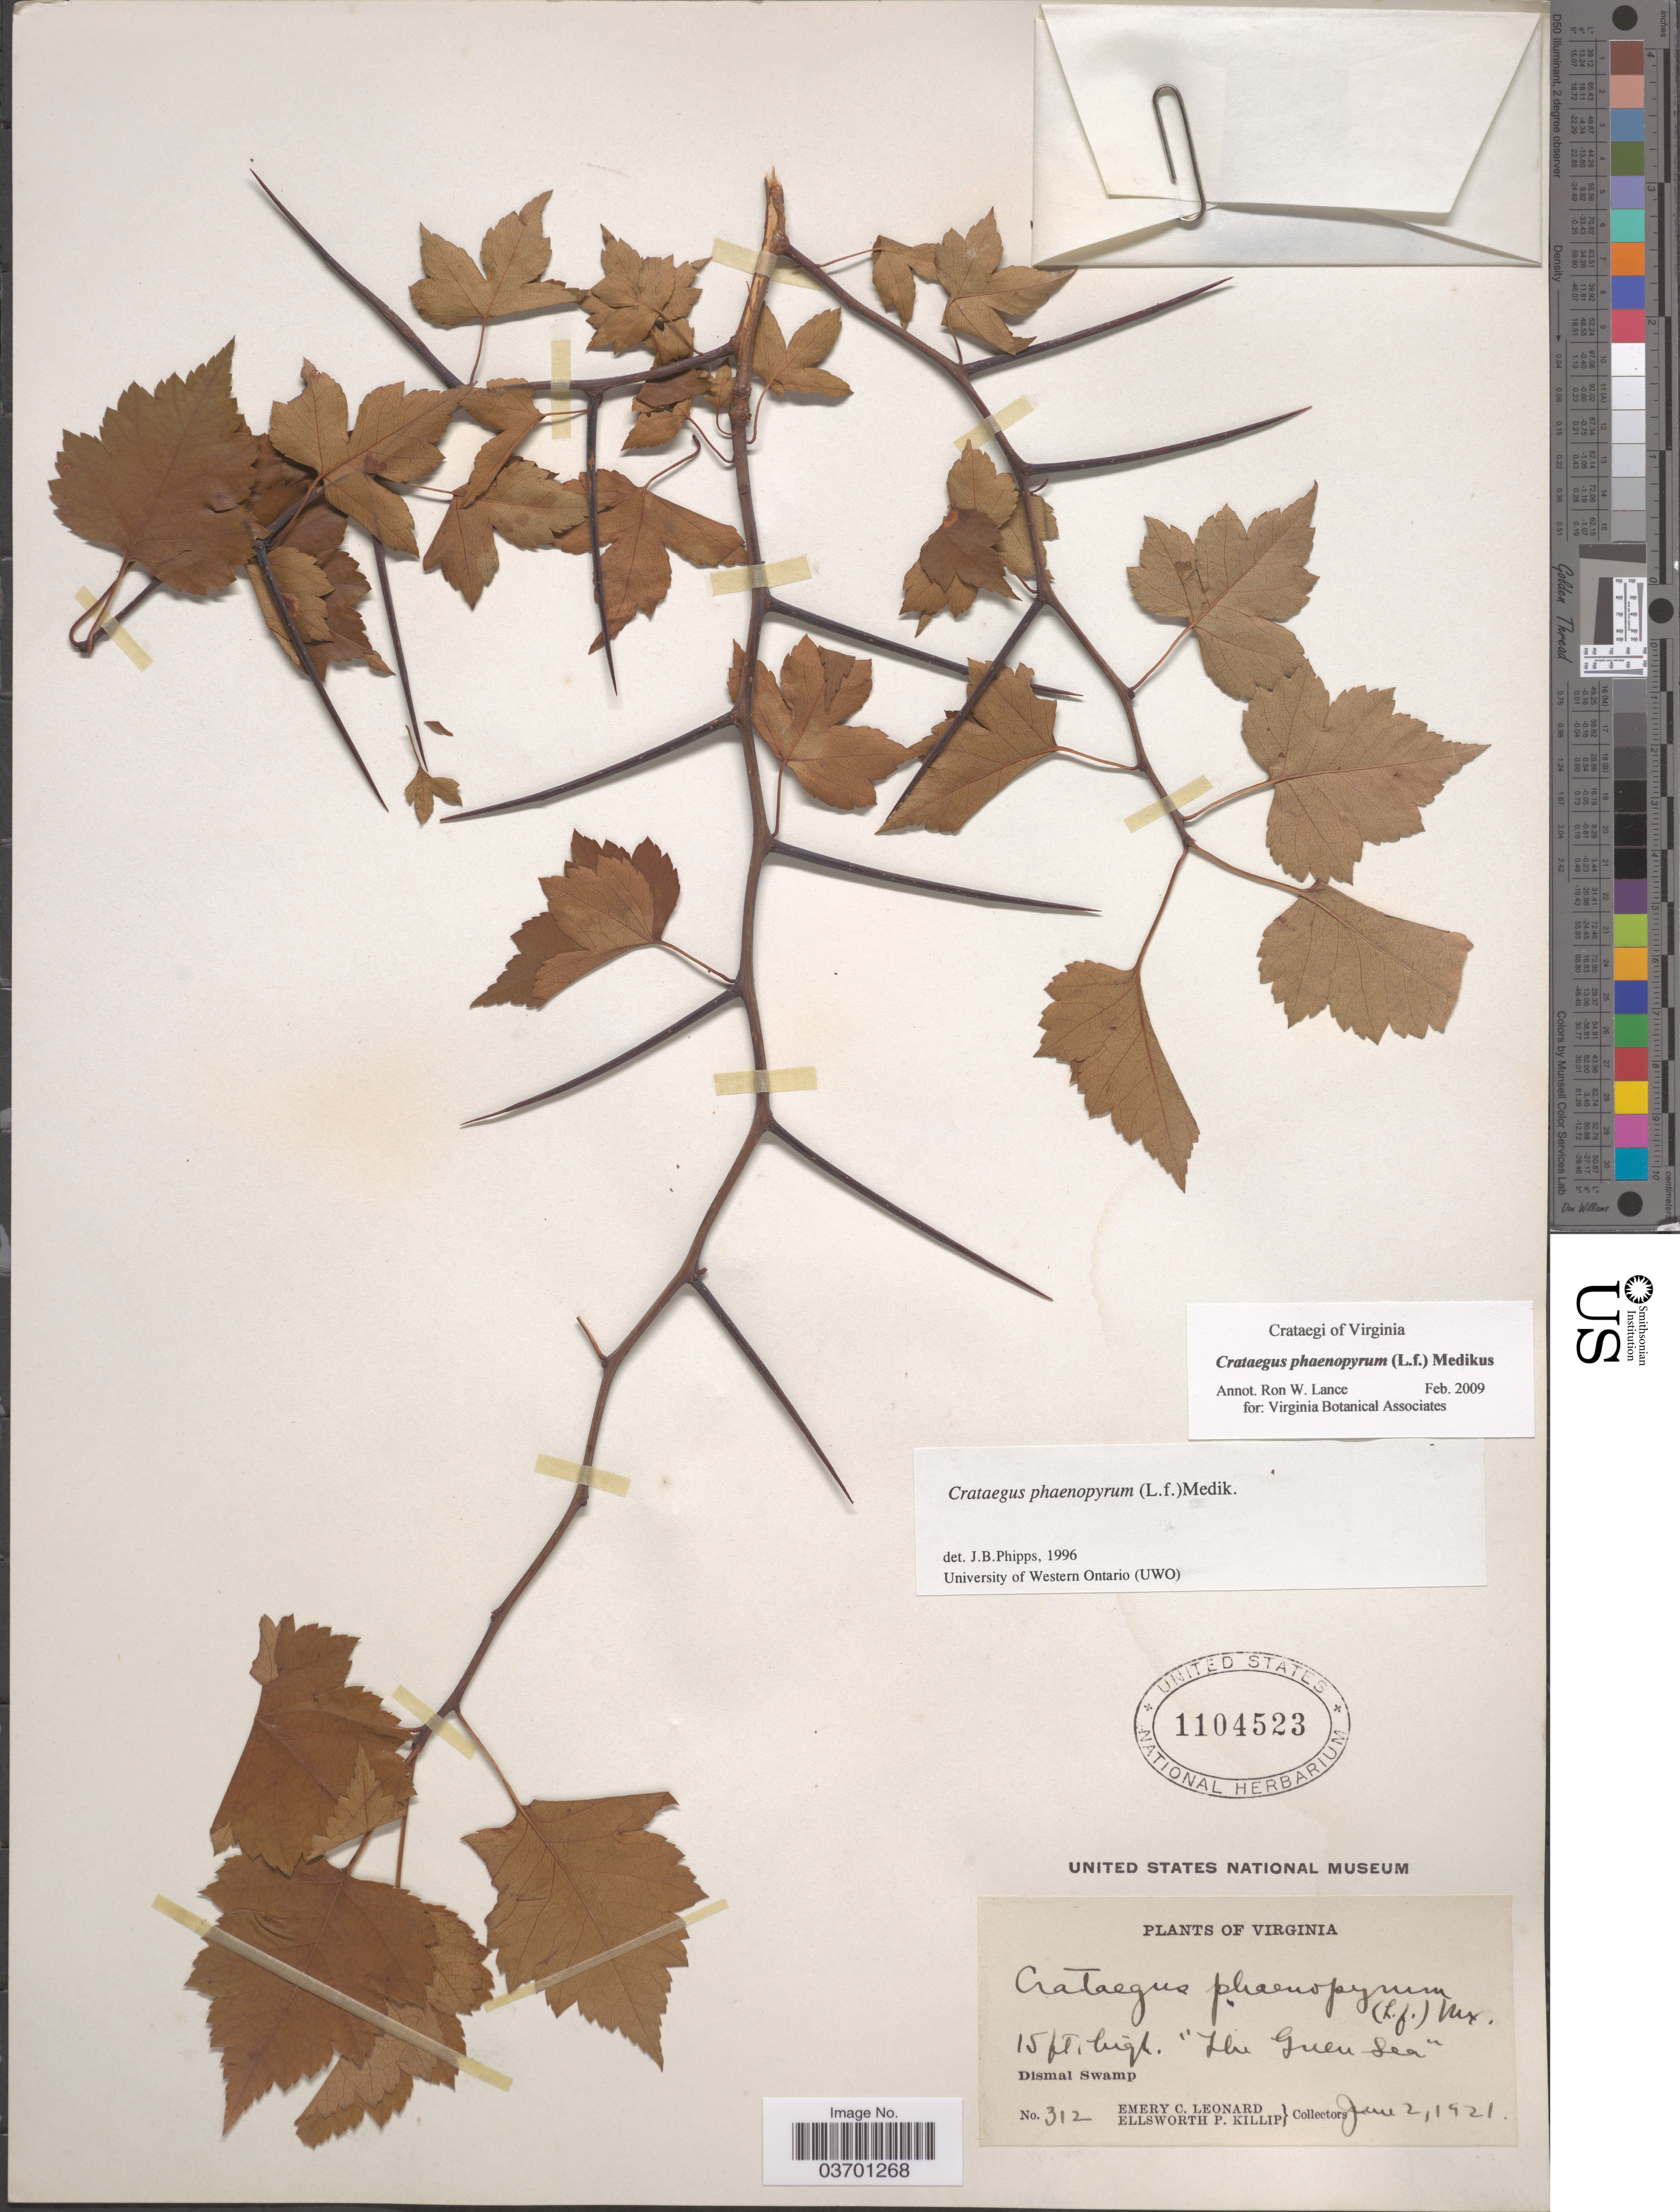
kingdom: Plantae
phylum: Tracheophyta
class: Magnoliopsida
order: Rosales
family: Rosaceae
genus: Crataegus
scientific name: Crataegus phaenopyrum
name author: (L. f.) Medik.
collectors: E. C. Leonard & E. P. Killip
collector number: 312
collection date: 1921-06-02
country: United States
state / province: Virginia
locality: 'The Green Sea' [unsure placement]. Dismal Swamp.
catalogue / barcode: US 1104523